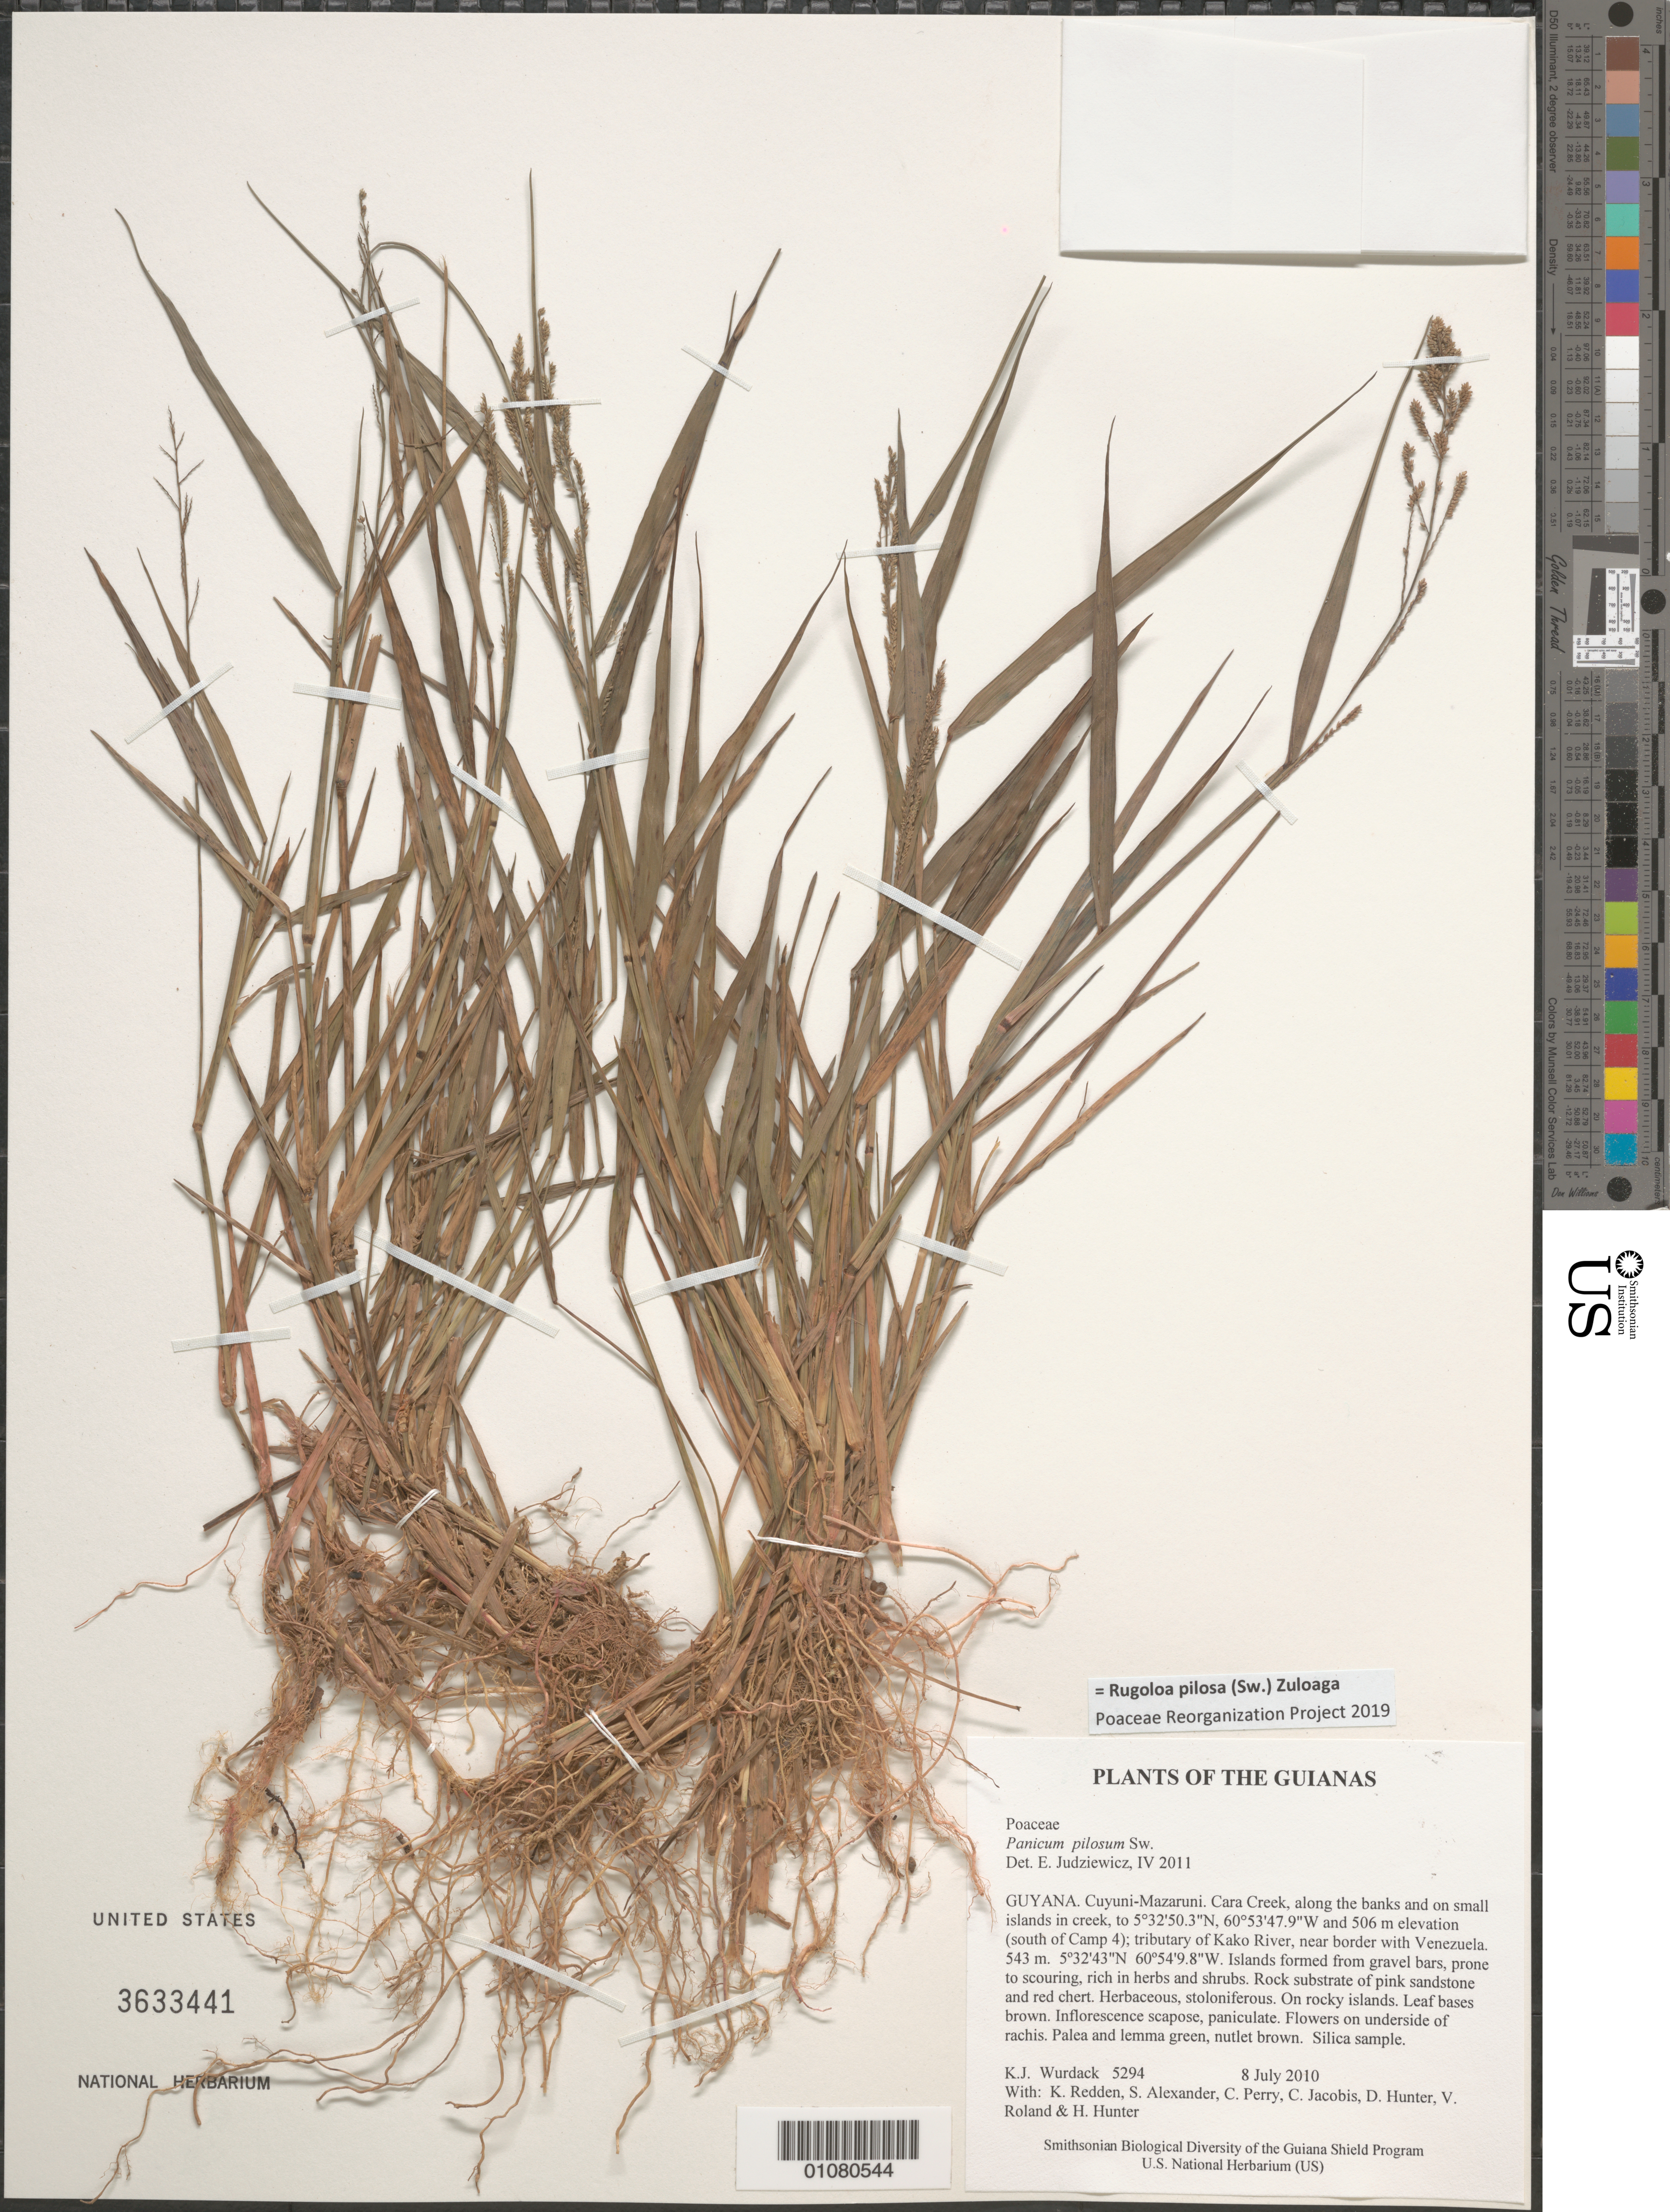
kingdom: Plantae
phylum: Tracheophyta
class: Liliopsida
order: Poales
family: Poaceae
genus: Panicum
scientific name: Panicum pilosum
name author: Sw.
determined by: Judziewicz, E. J.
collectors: K. Wurdack, K. M. Redden, S. N. Alexander, C. Perry, C. Jacobis, D. Hunter, V. Roland & H. Hunter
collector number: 5294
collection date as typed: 8 July 2010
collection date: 2010-07-08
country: Guyana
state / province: Cuyuni-Mazaruni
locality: Cara Creek, along the banks and on small islands in creek, to 5°32'50.3"N, 60°53'47.9"W and 506 m elevation (south of Camp 4); tributary of Kako River, near border with Venezuela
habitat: Islands formed from gravel bars, prone to scouring, rich in herbs and shrubs. Rock substrate of pink sandstone and red chert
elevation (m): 543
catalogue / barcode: US 3633441